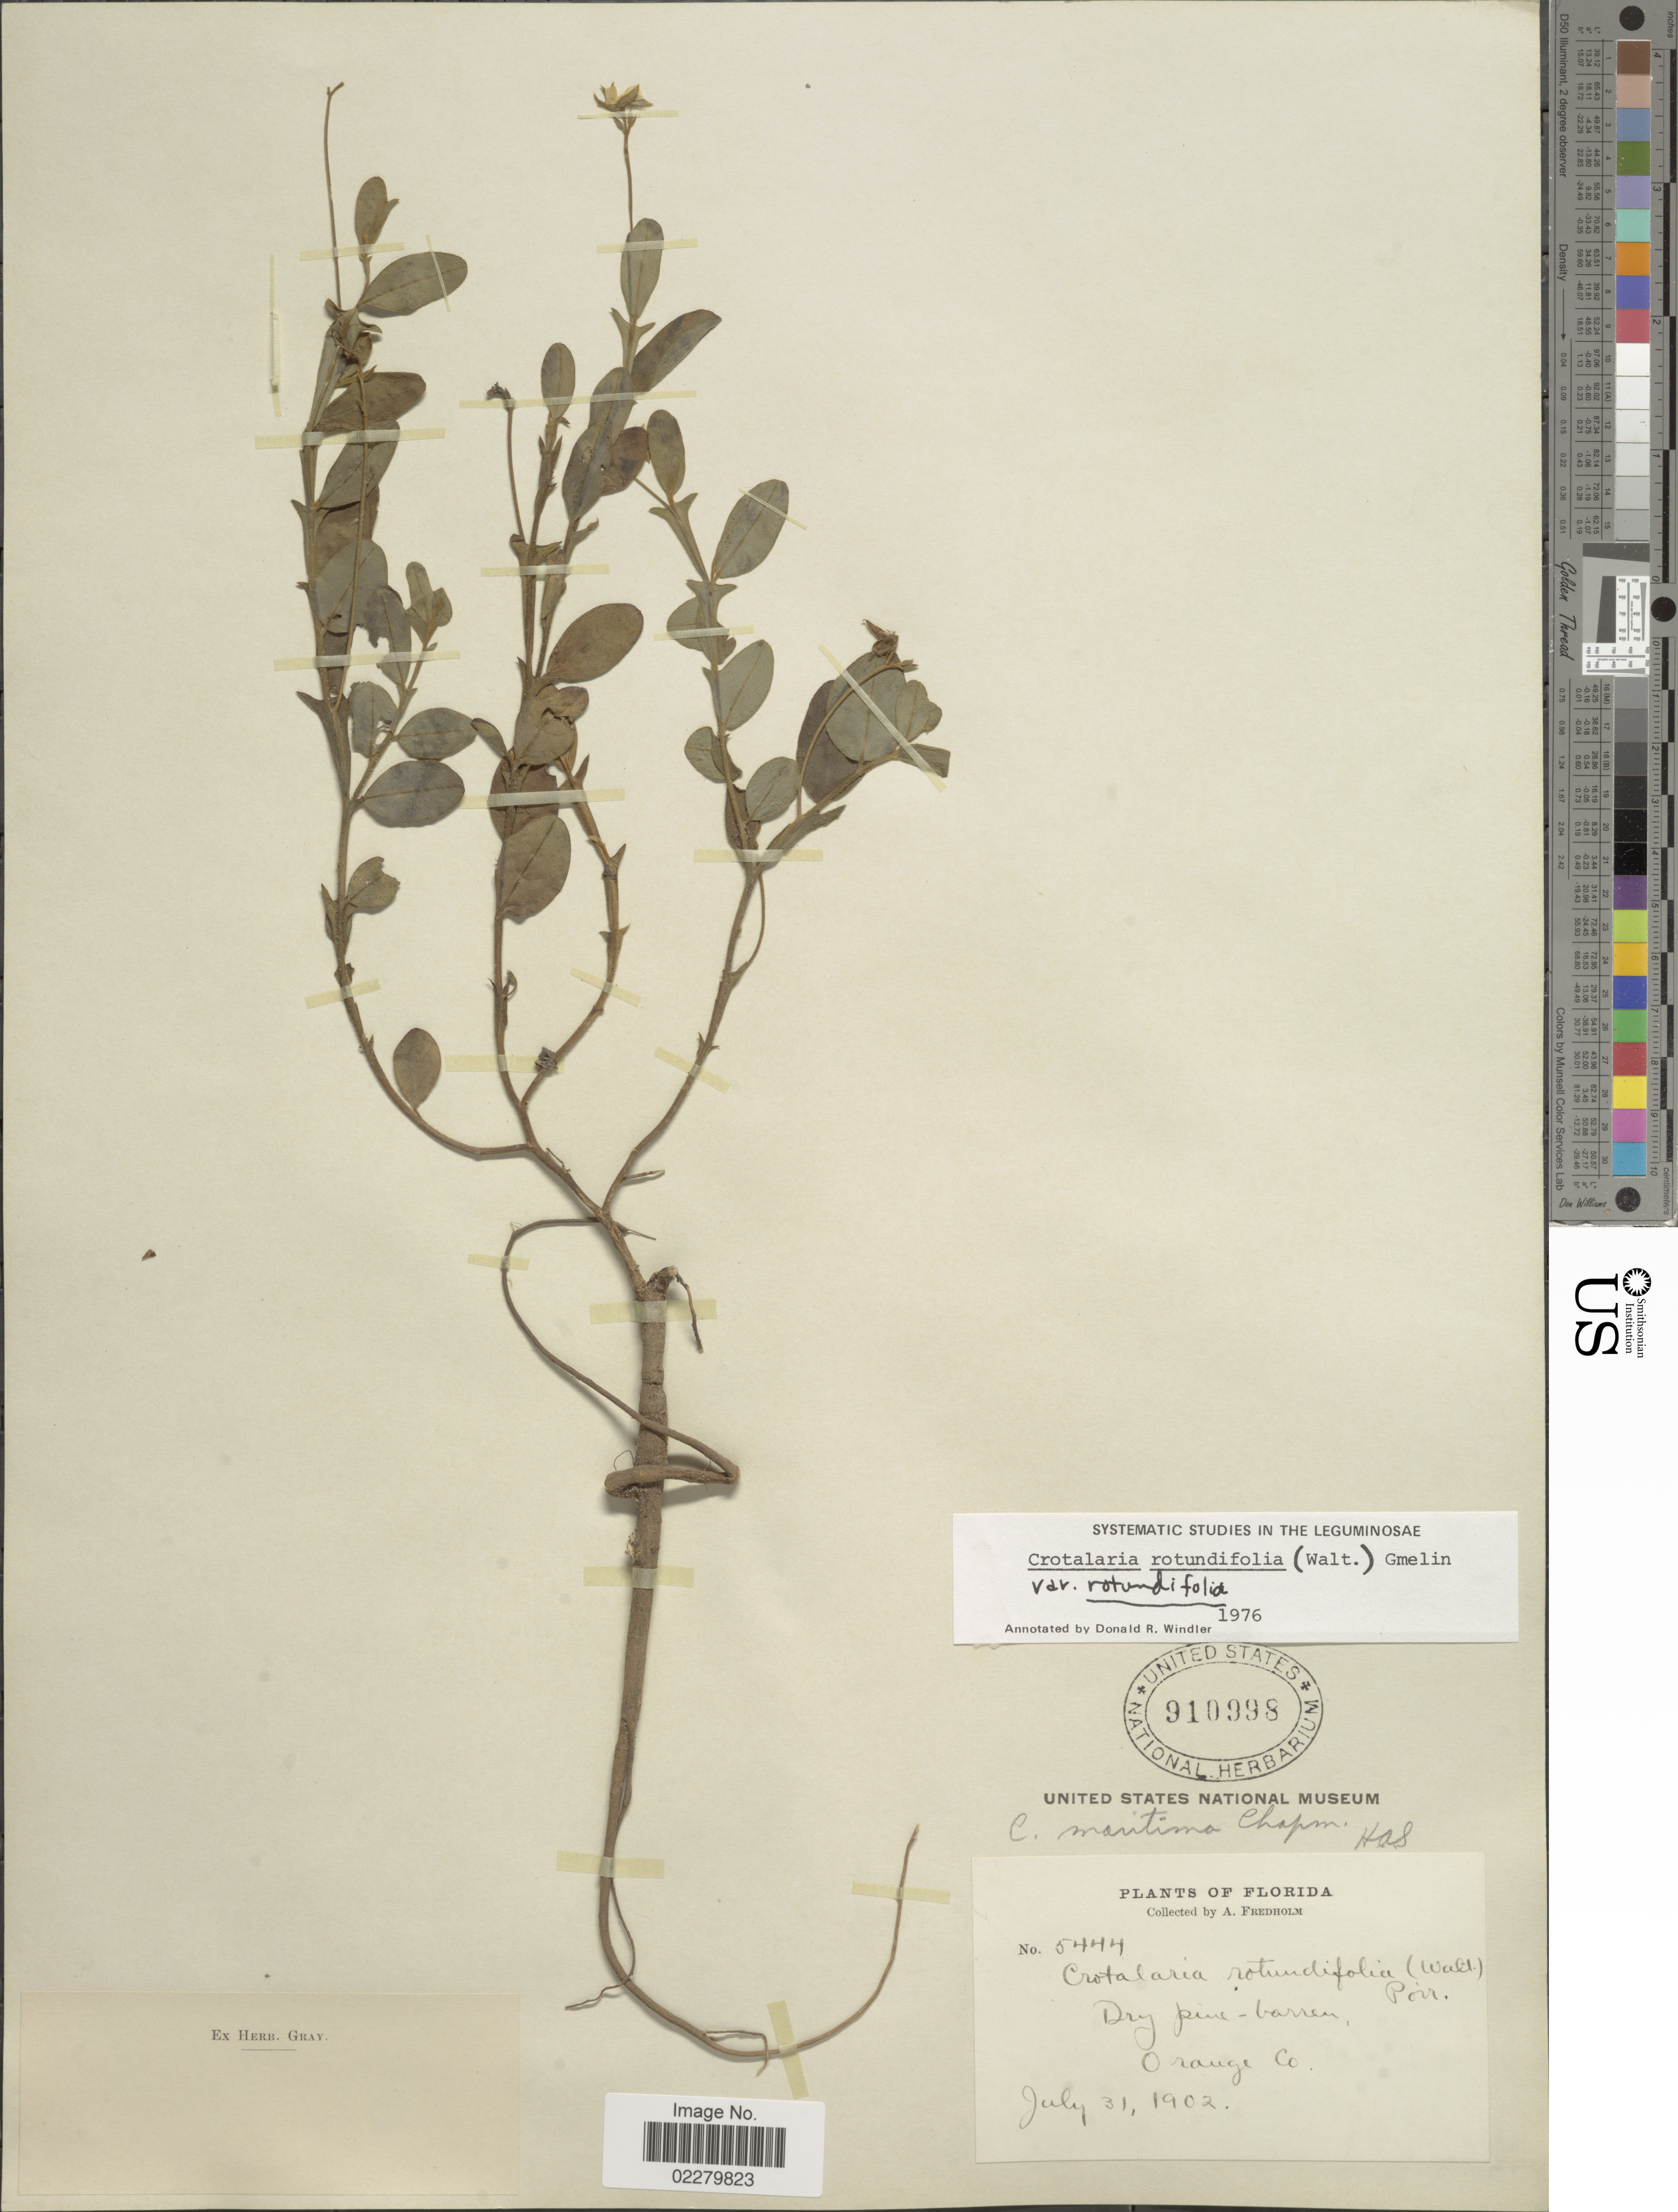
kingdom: Plantae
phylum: Tracheophyta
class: Magnoliopsida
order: Fabales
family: Fabaceae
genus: Crotalaria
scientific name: Crotalaria rotundifolia var. rotundifolia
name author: (Walter) J.F. Gmel.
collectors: A. Fredholm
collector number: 5444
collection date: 1902-07-31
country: United States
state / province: Florida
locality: Dry pine-barren, Orange Co.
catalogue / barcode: US 910998